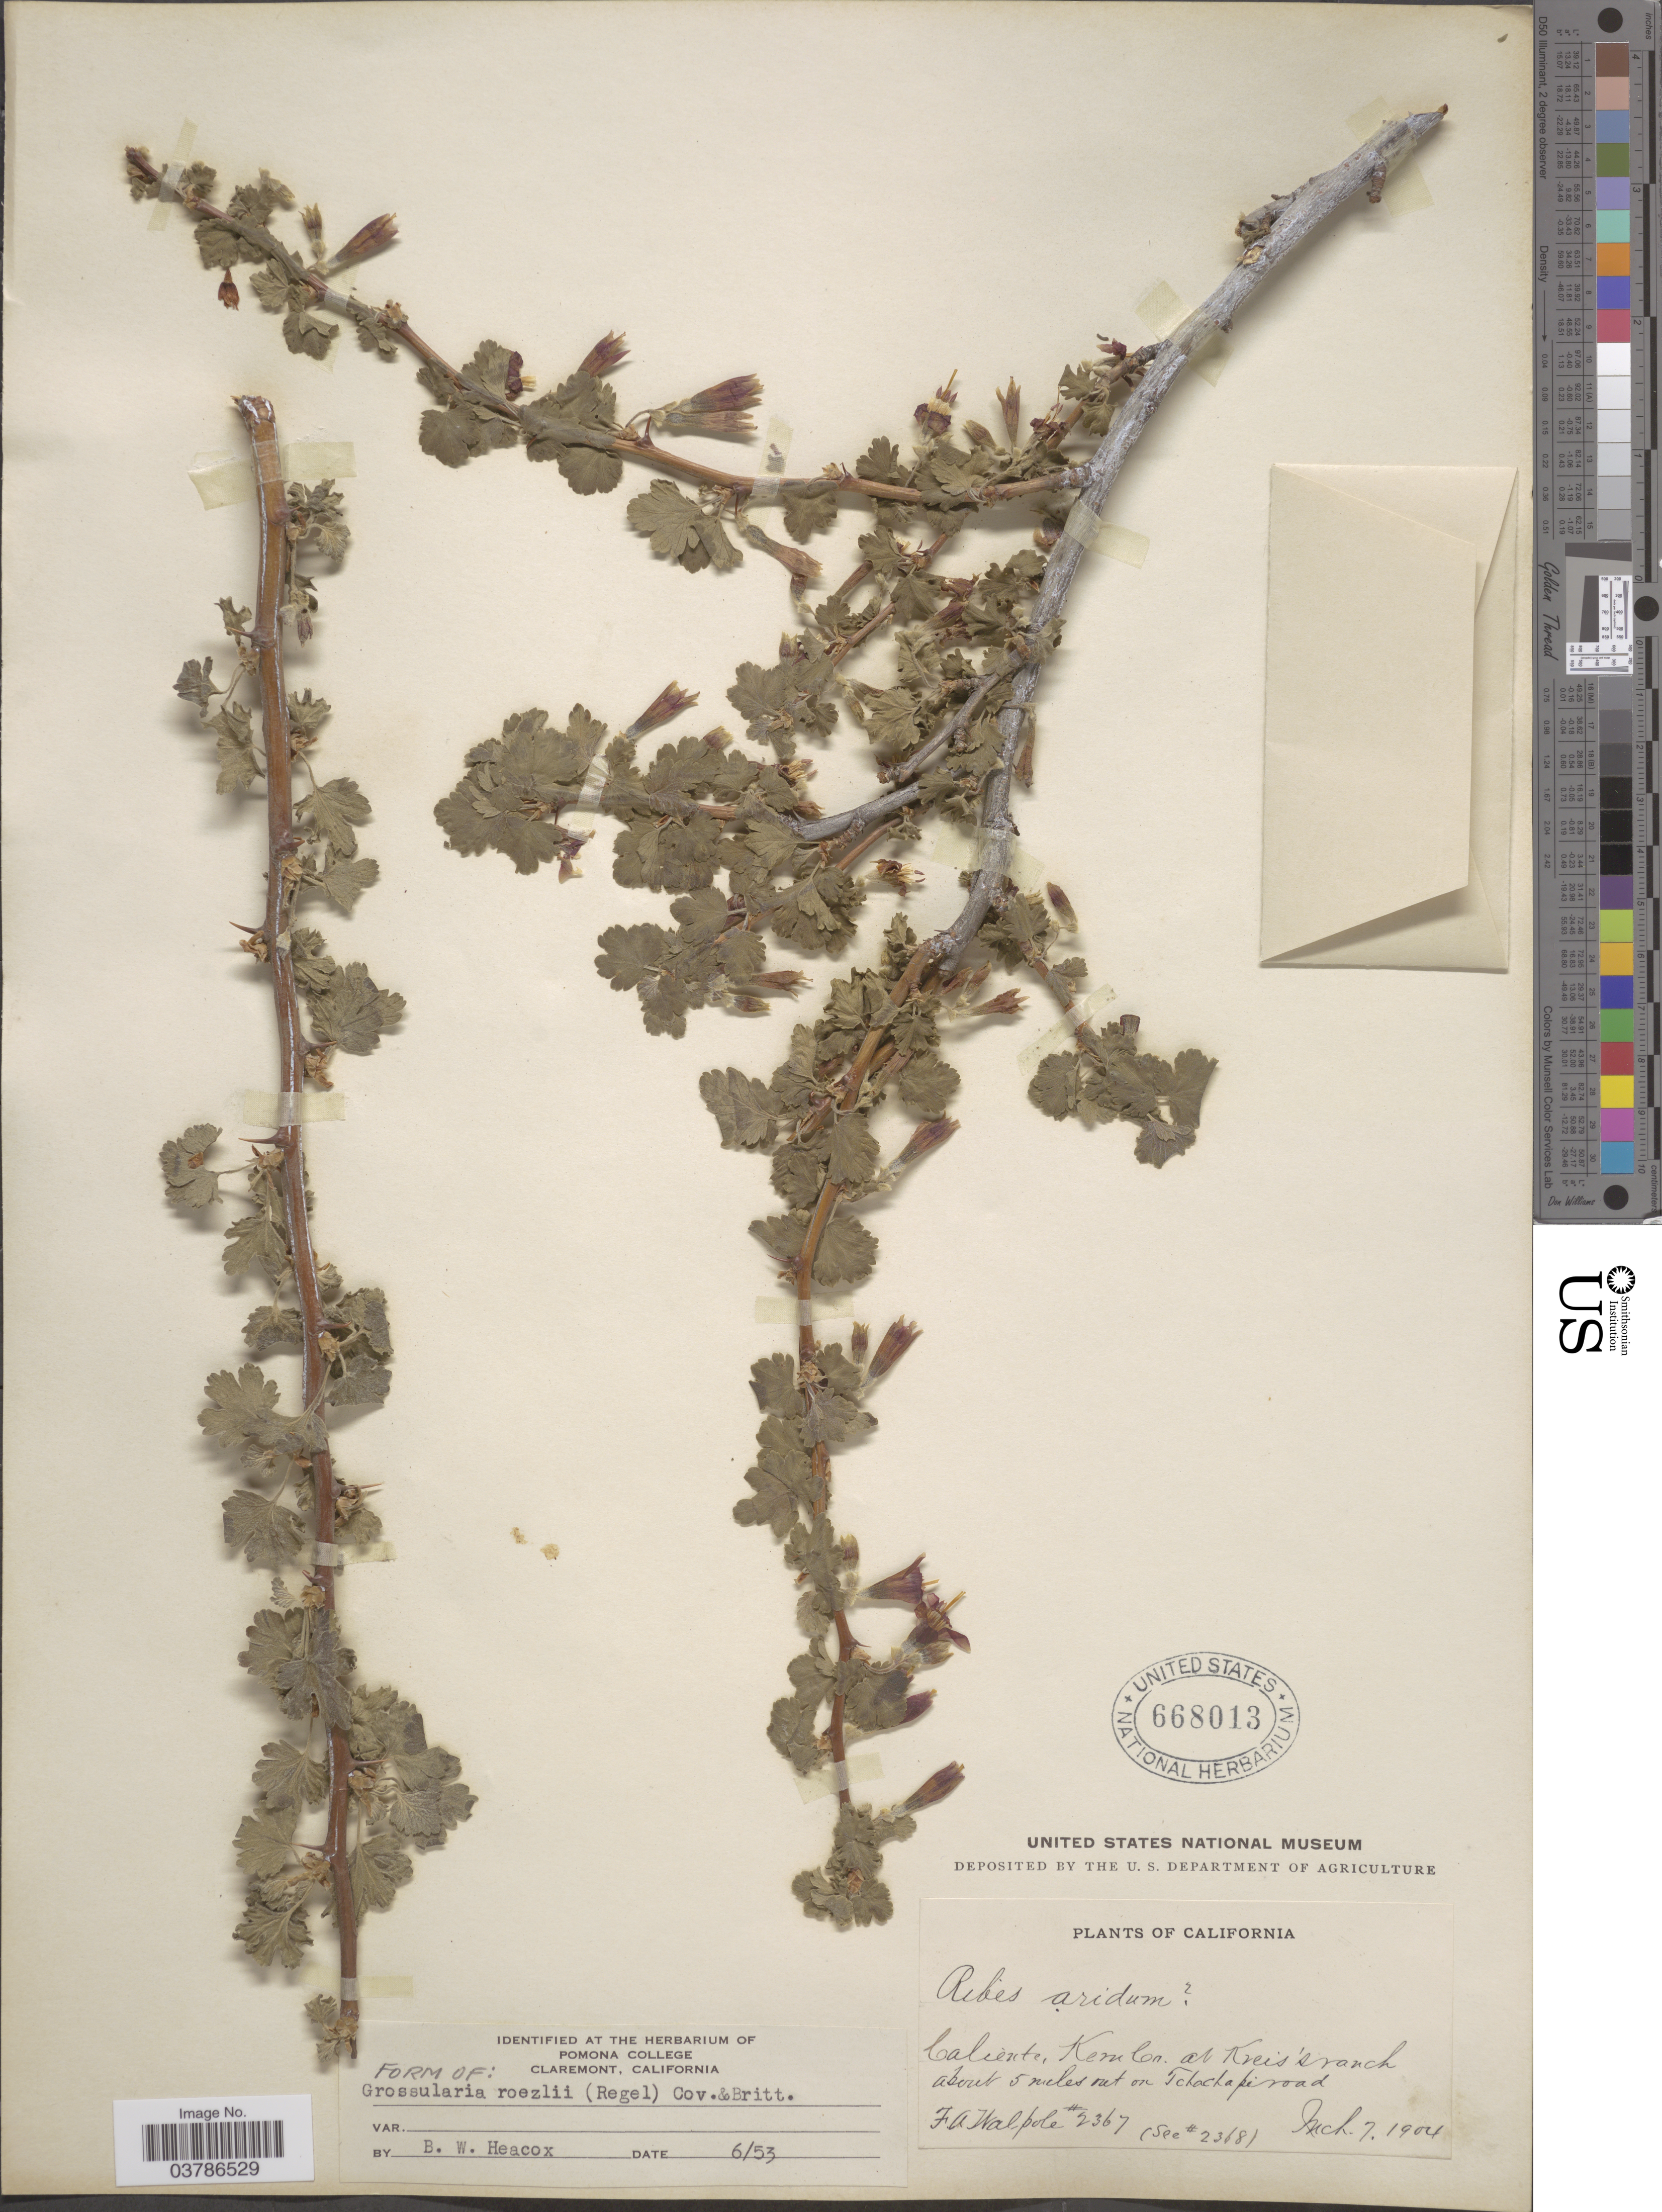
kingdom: Plantae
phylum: Tracheophyta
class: Magnoliopsida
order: Saxifragales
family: Grossulariaceae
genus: Ribes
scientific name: Ribes roezlii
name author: Regel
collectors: F. Walpole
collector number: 2367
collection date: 1904-03-07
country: United States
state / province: California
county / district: Kern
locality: Caliente, Kern Co. At Kreis's ranch about 5 miles mt on Tchachapi road.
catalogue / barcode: US 668013